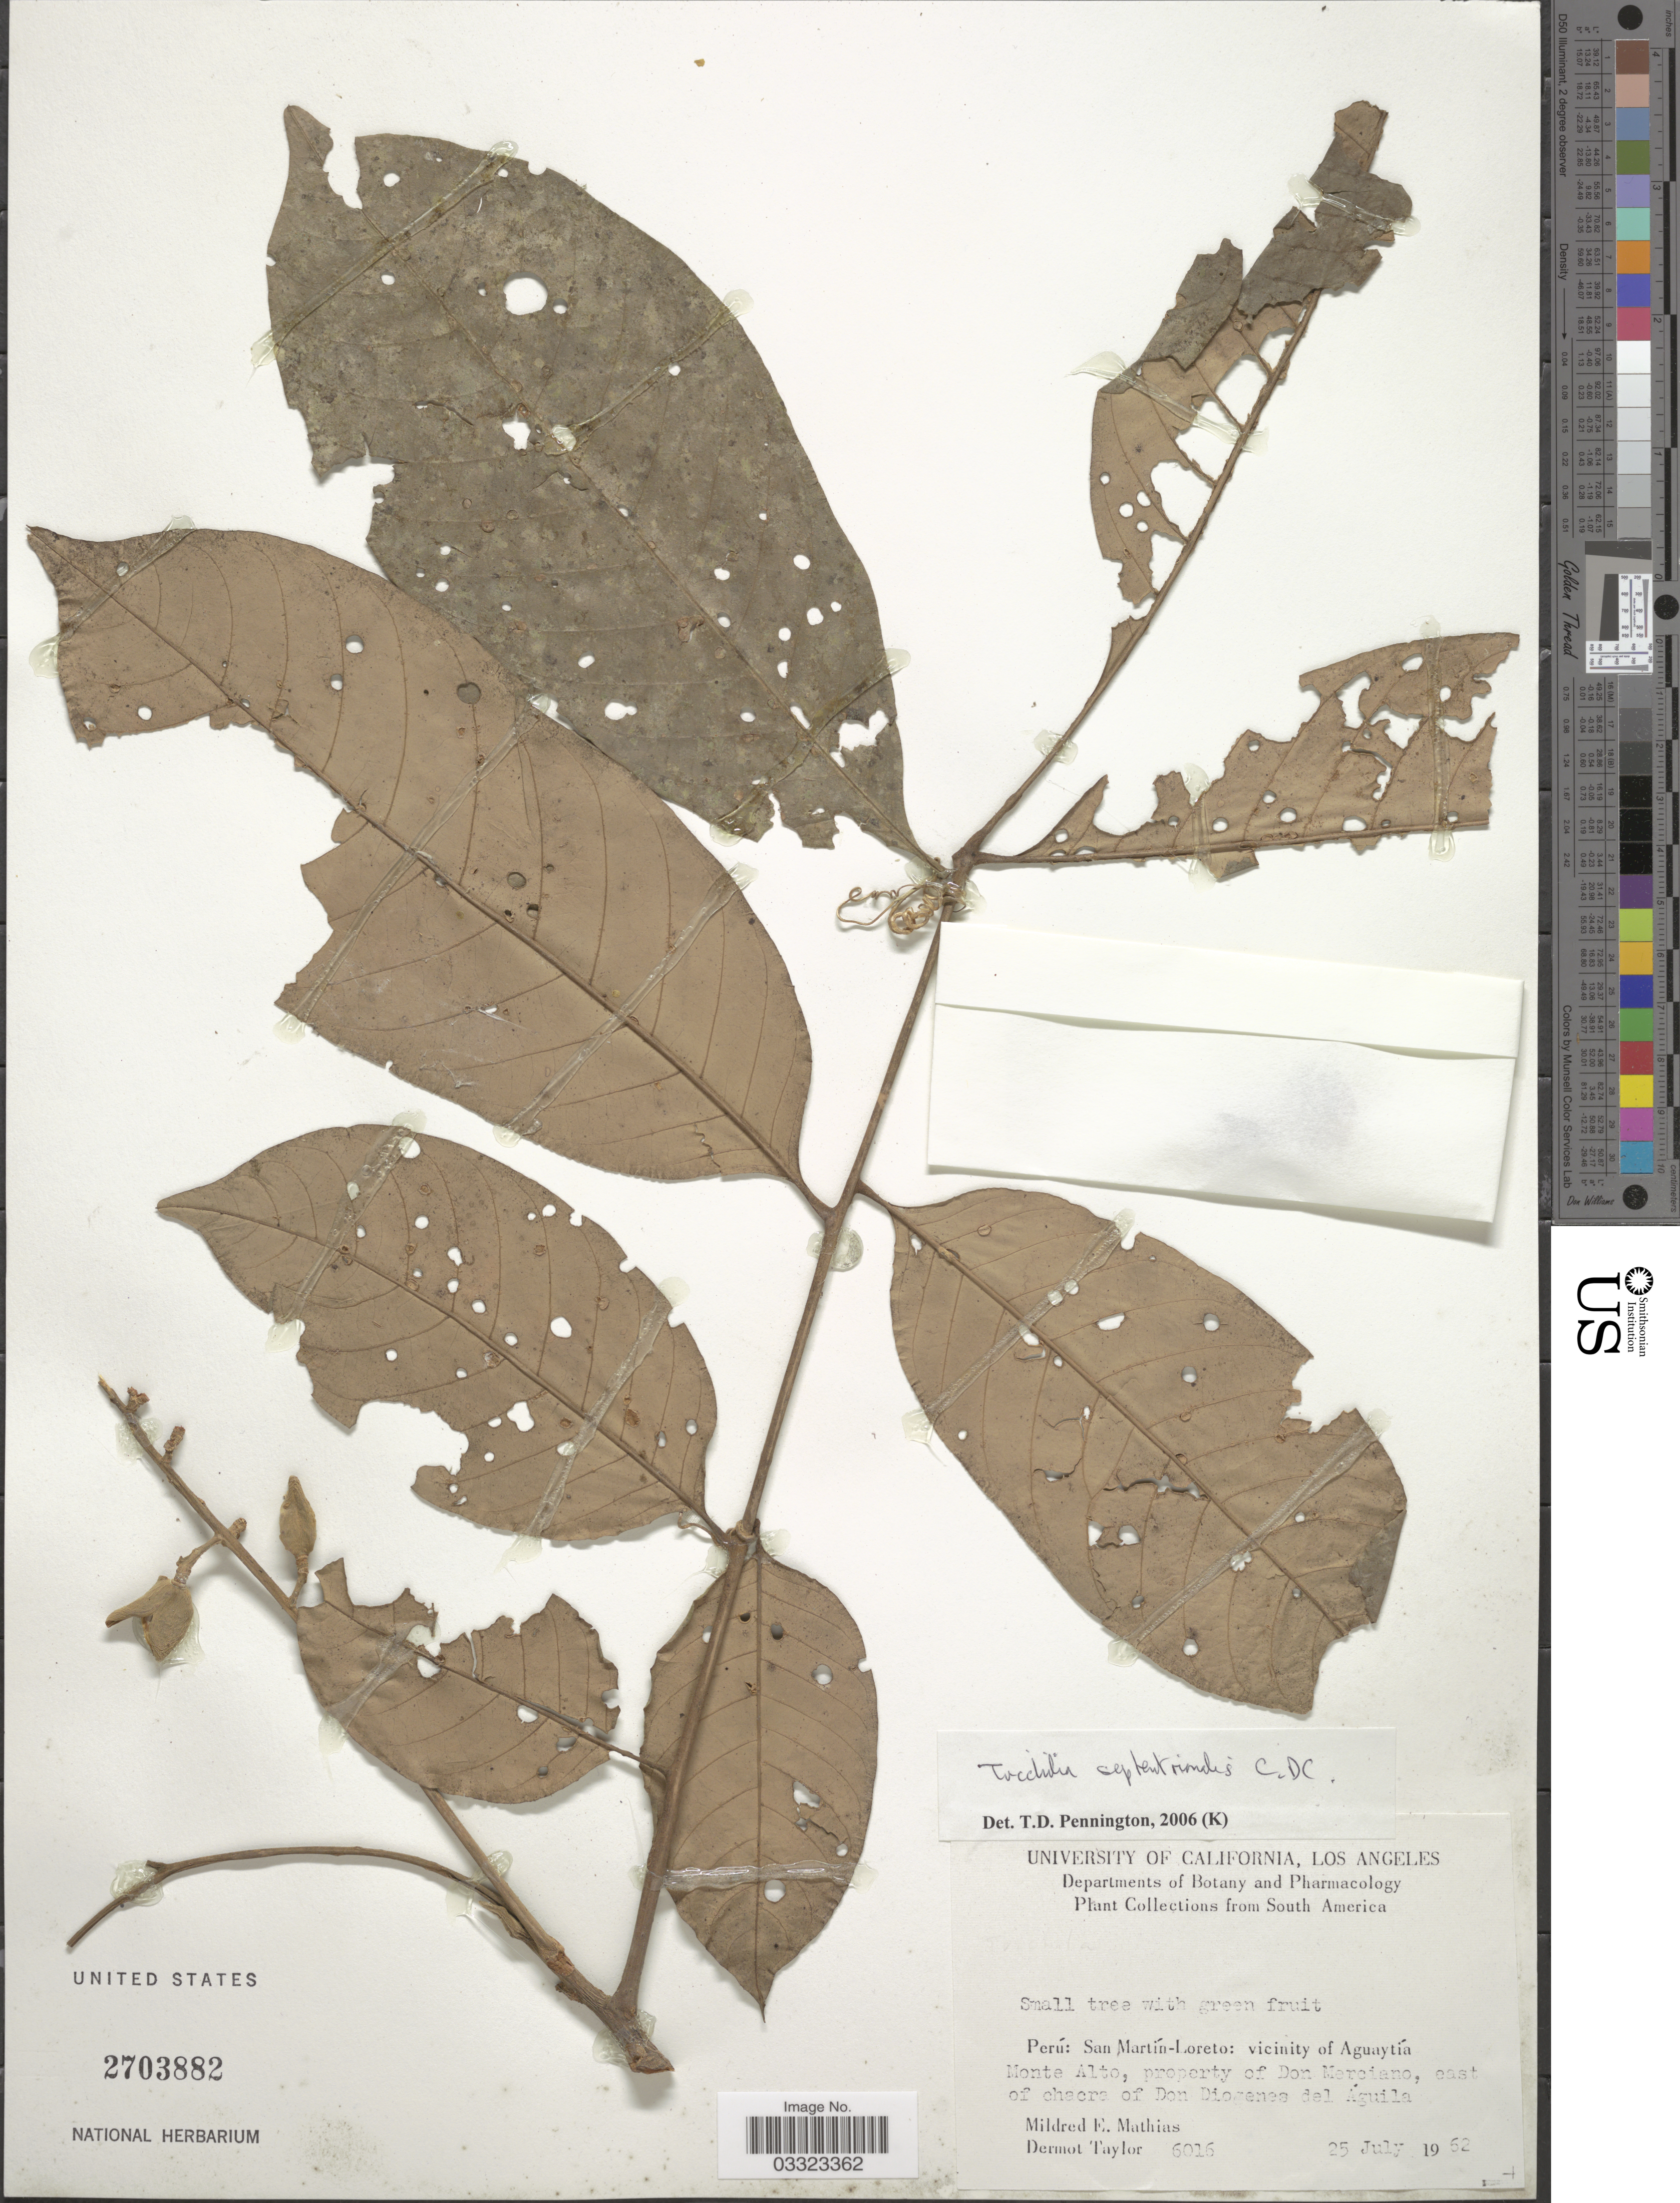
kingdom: Plantae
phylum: Tracheophyta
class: Magnoliopsida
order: Sapindales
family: Meliaceae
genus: Trichilia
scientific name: Trichilia septentrionalis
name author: C. DC.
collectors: M. E. Mathias & D. Taylor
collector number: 6016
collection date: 1962-07-25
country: Peru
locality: San Martín-Loreto: vicinity of Aguaytía, Monte Alto, property of Don Merciano, east of Chacra of Don Diogenes del Águila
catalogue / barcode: US 2703882